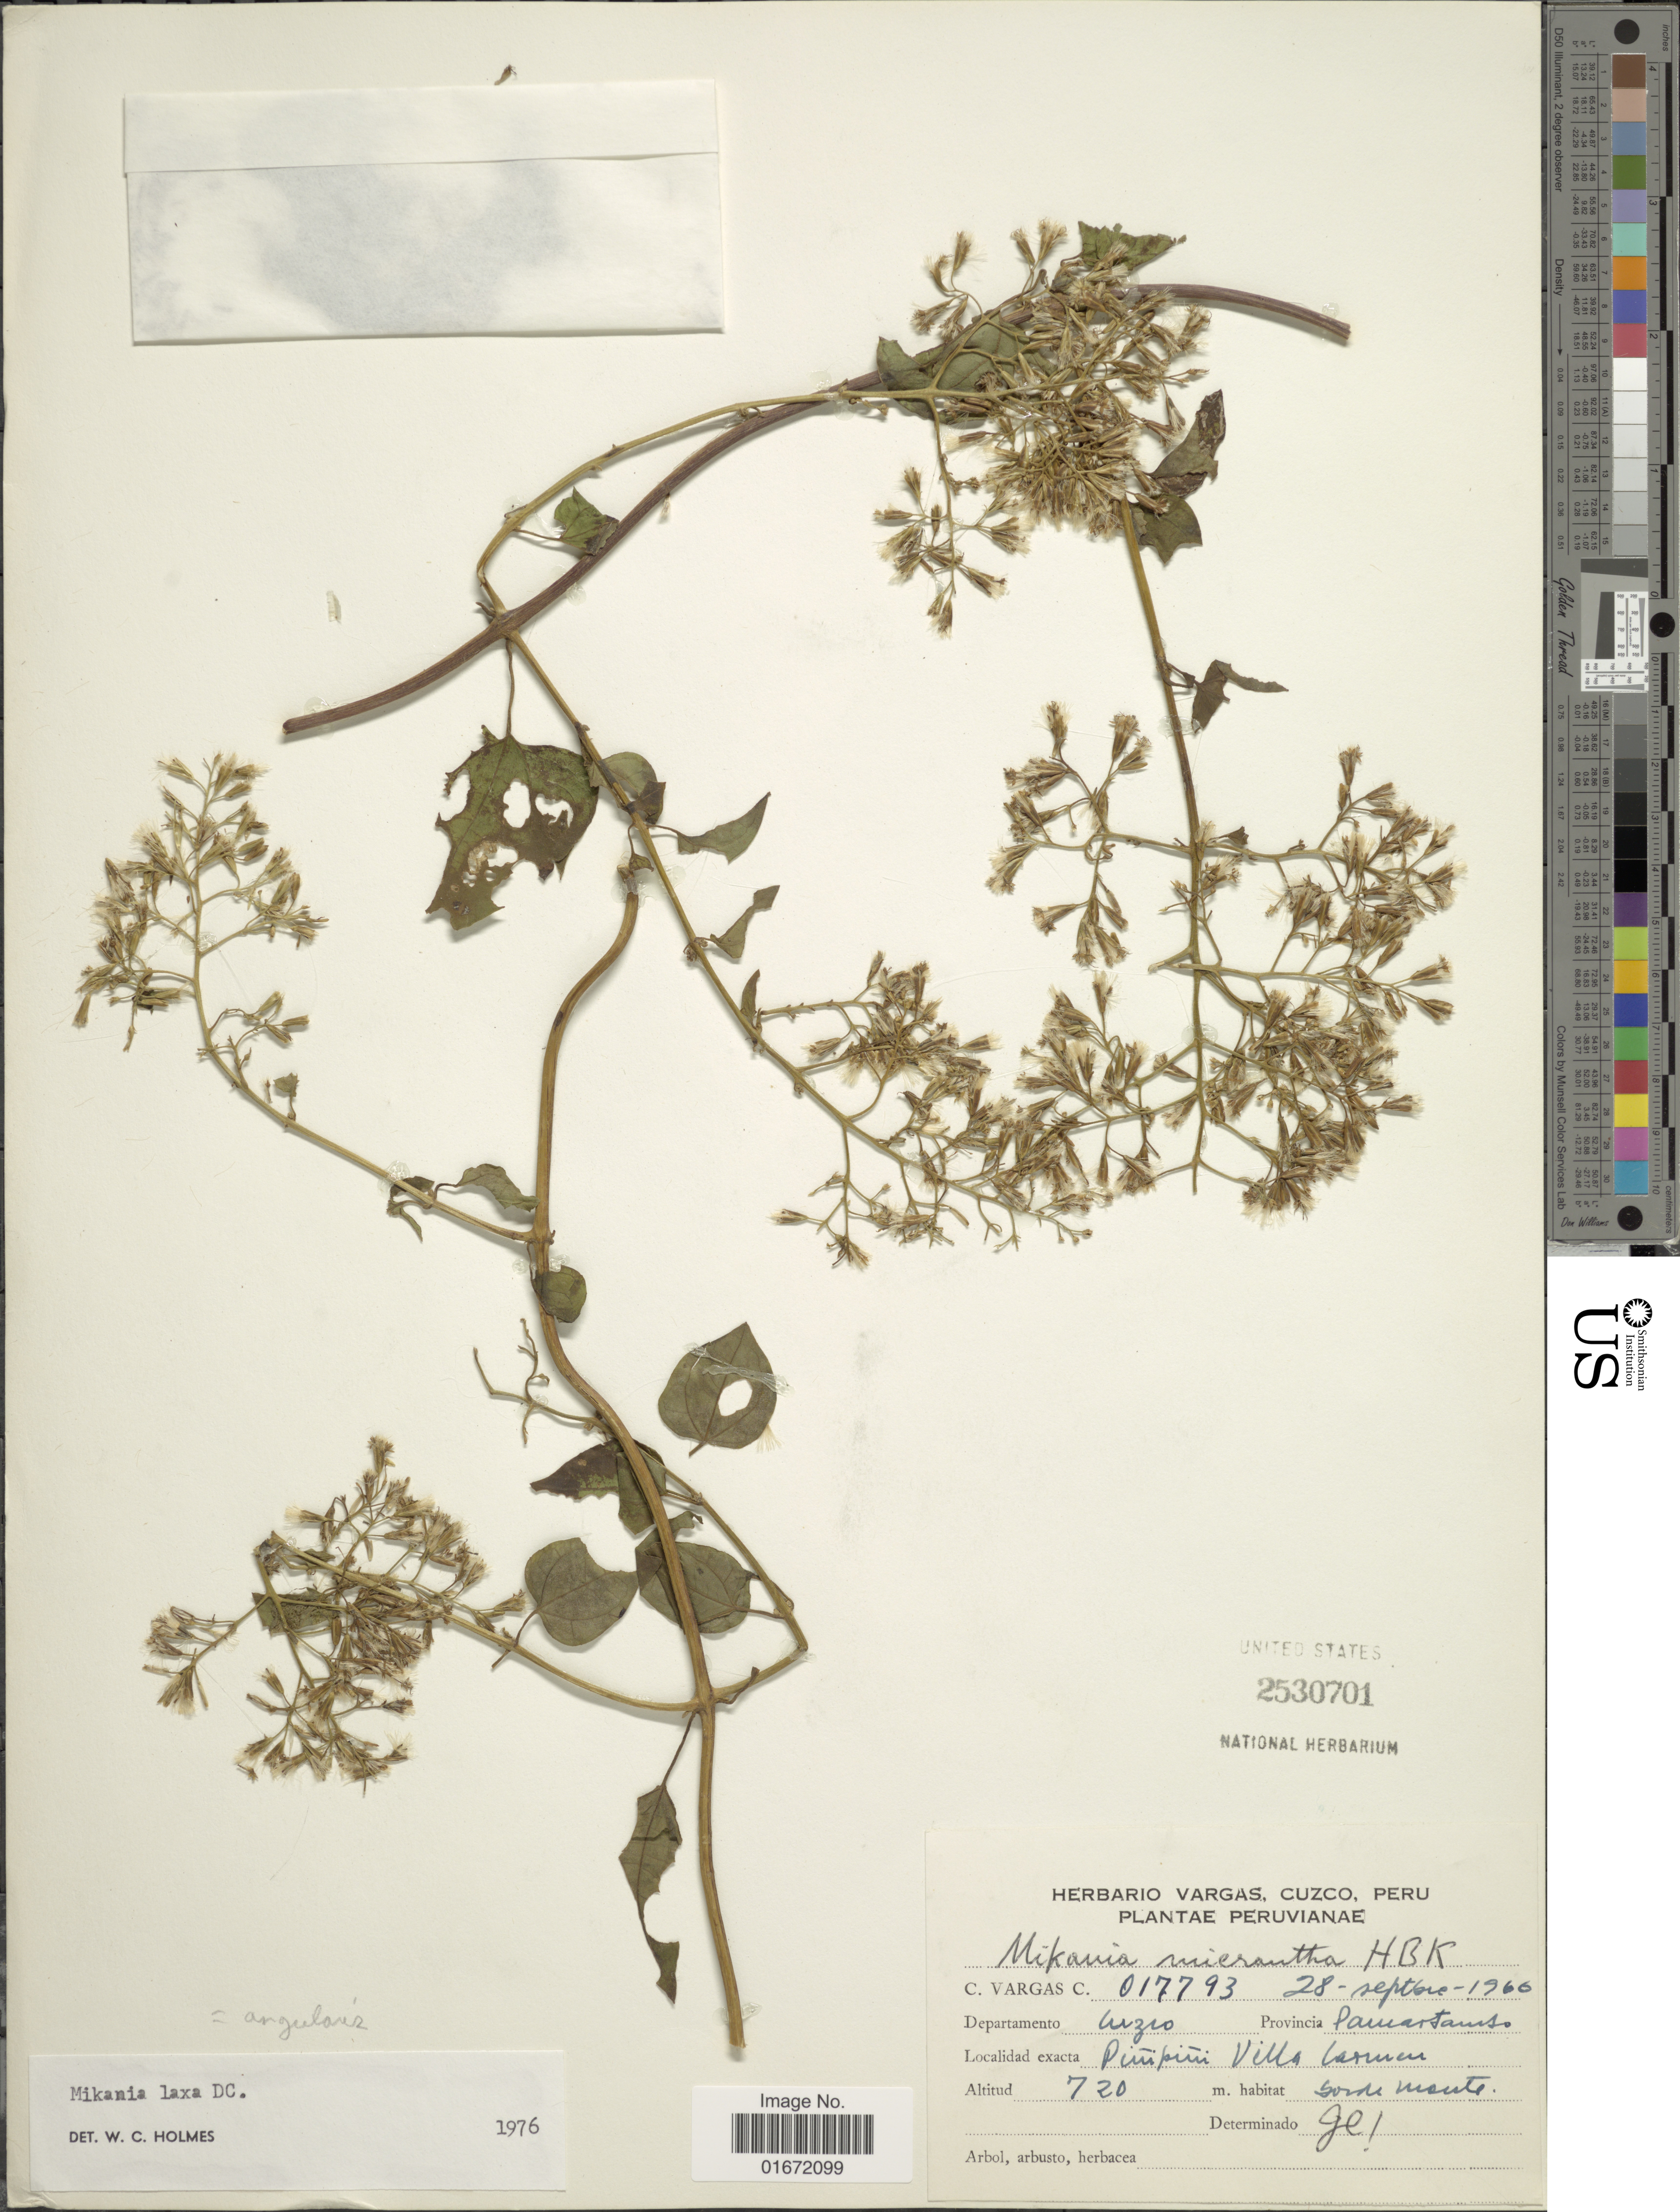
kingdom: Plantae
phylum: Tracheophyta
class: Magnoliopsida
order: Asterales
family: Asteraceae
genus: Mikania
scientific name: Mikania angularis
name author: Humb. & Bonpl.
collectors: C. Vargas Calderón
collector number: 017793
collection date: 1966-09-28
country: Peru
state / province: Cusco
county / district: Paucartambo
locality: Villa Carmen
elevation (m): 720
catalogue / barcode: US 2530701